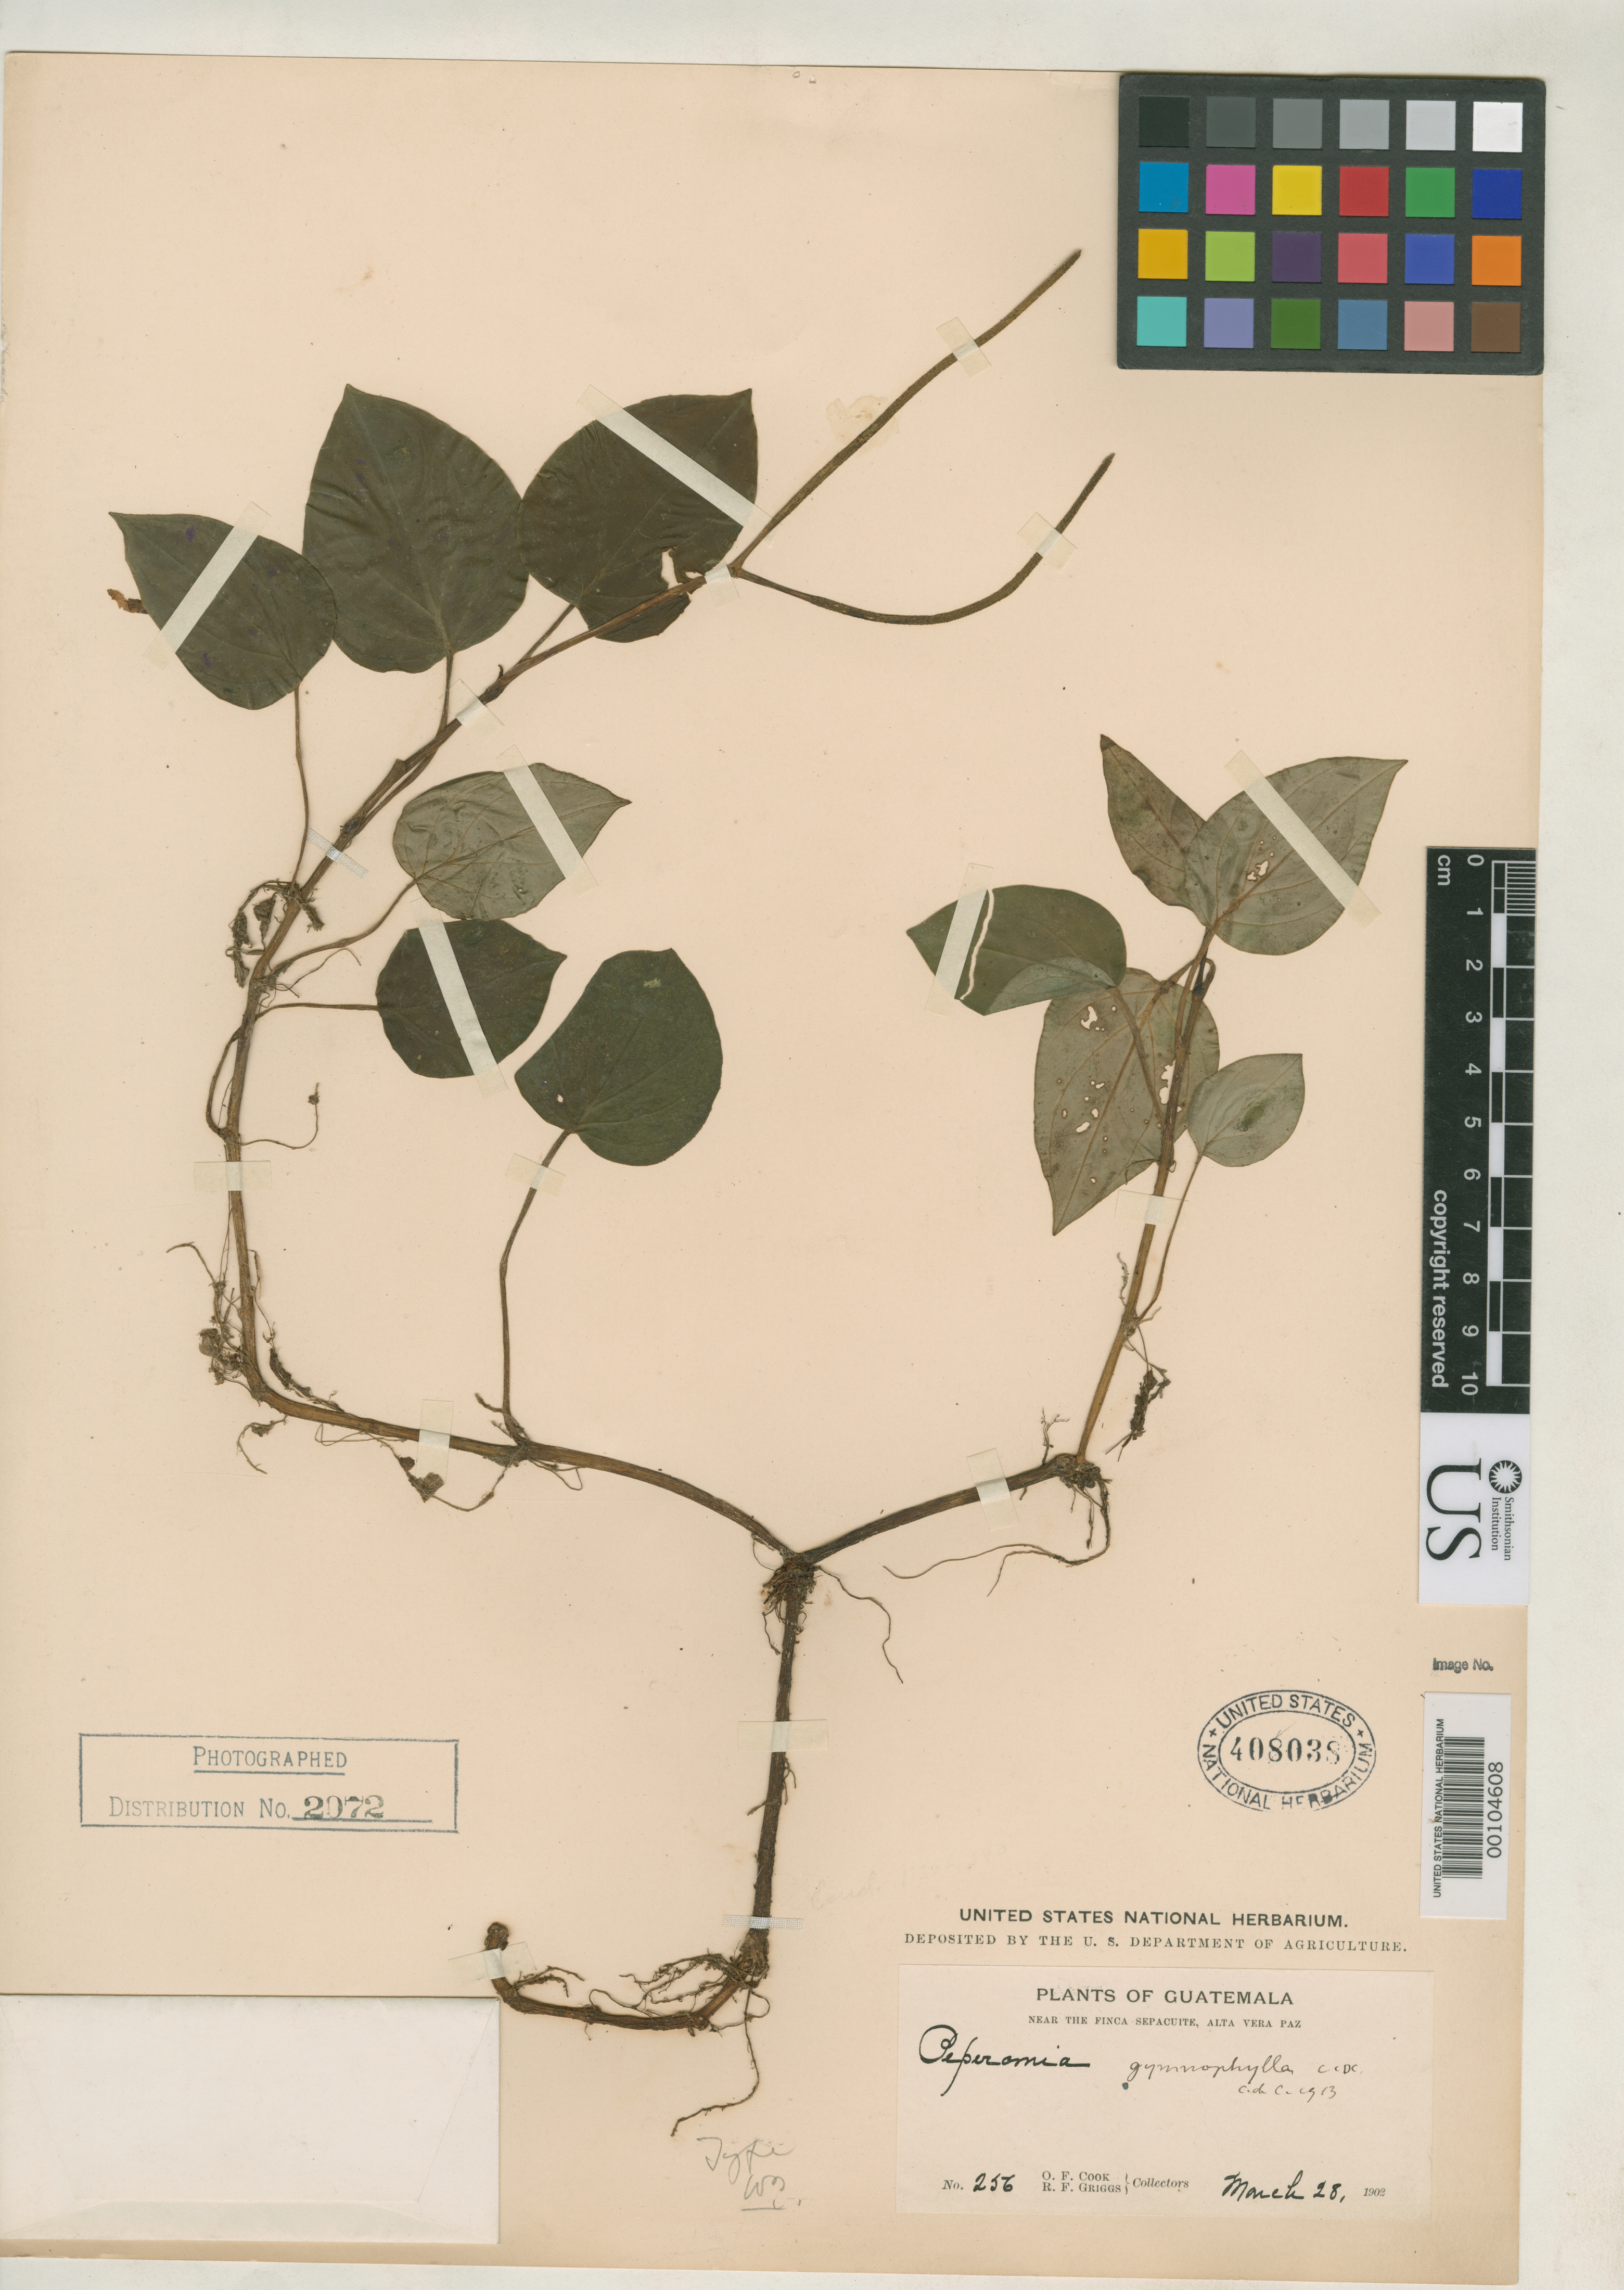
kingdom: Plantae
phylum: Tracheophyta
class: Magnoliopsida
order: Piperales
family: Piperaceae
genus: Peperomia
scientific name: Peperomia gymnophylla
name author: C. DC.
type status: Type Collection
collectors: O. F. Cook & R. F. Griggs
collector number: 256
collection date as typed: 28 Mar 1902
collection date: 1902-03-28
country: Guatemala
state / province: Alta Verapaz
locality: Near the Finca Sepacuite.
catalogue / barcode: US 408038